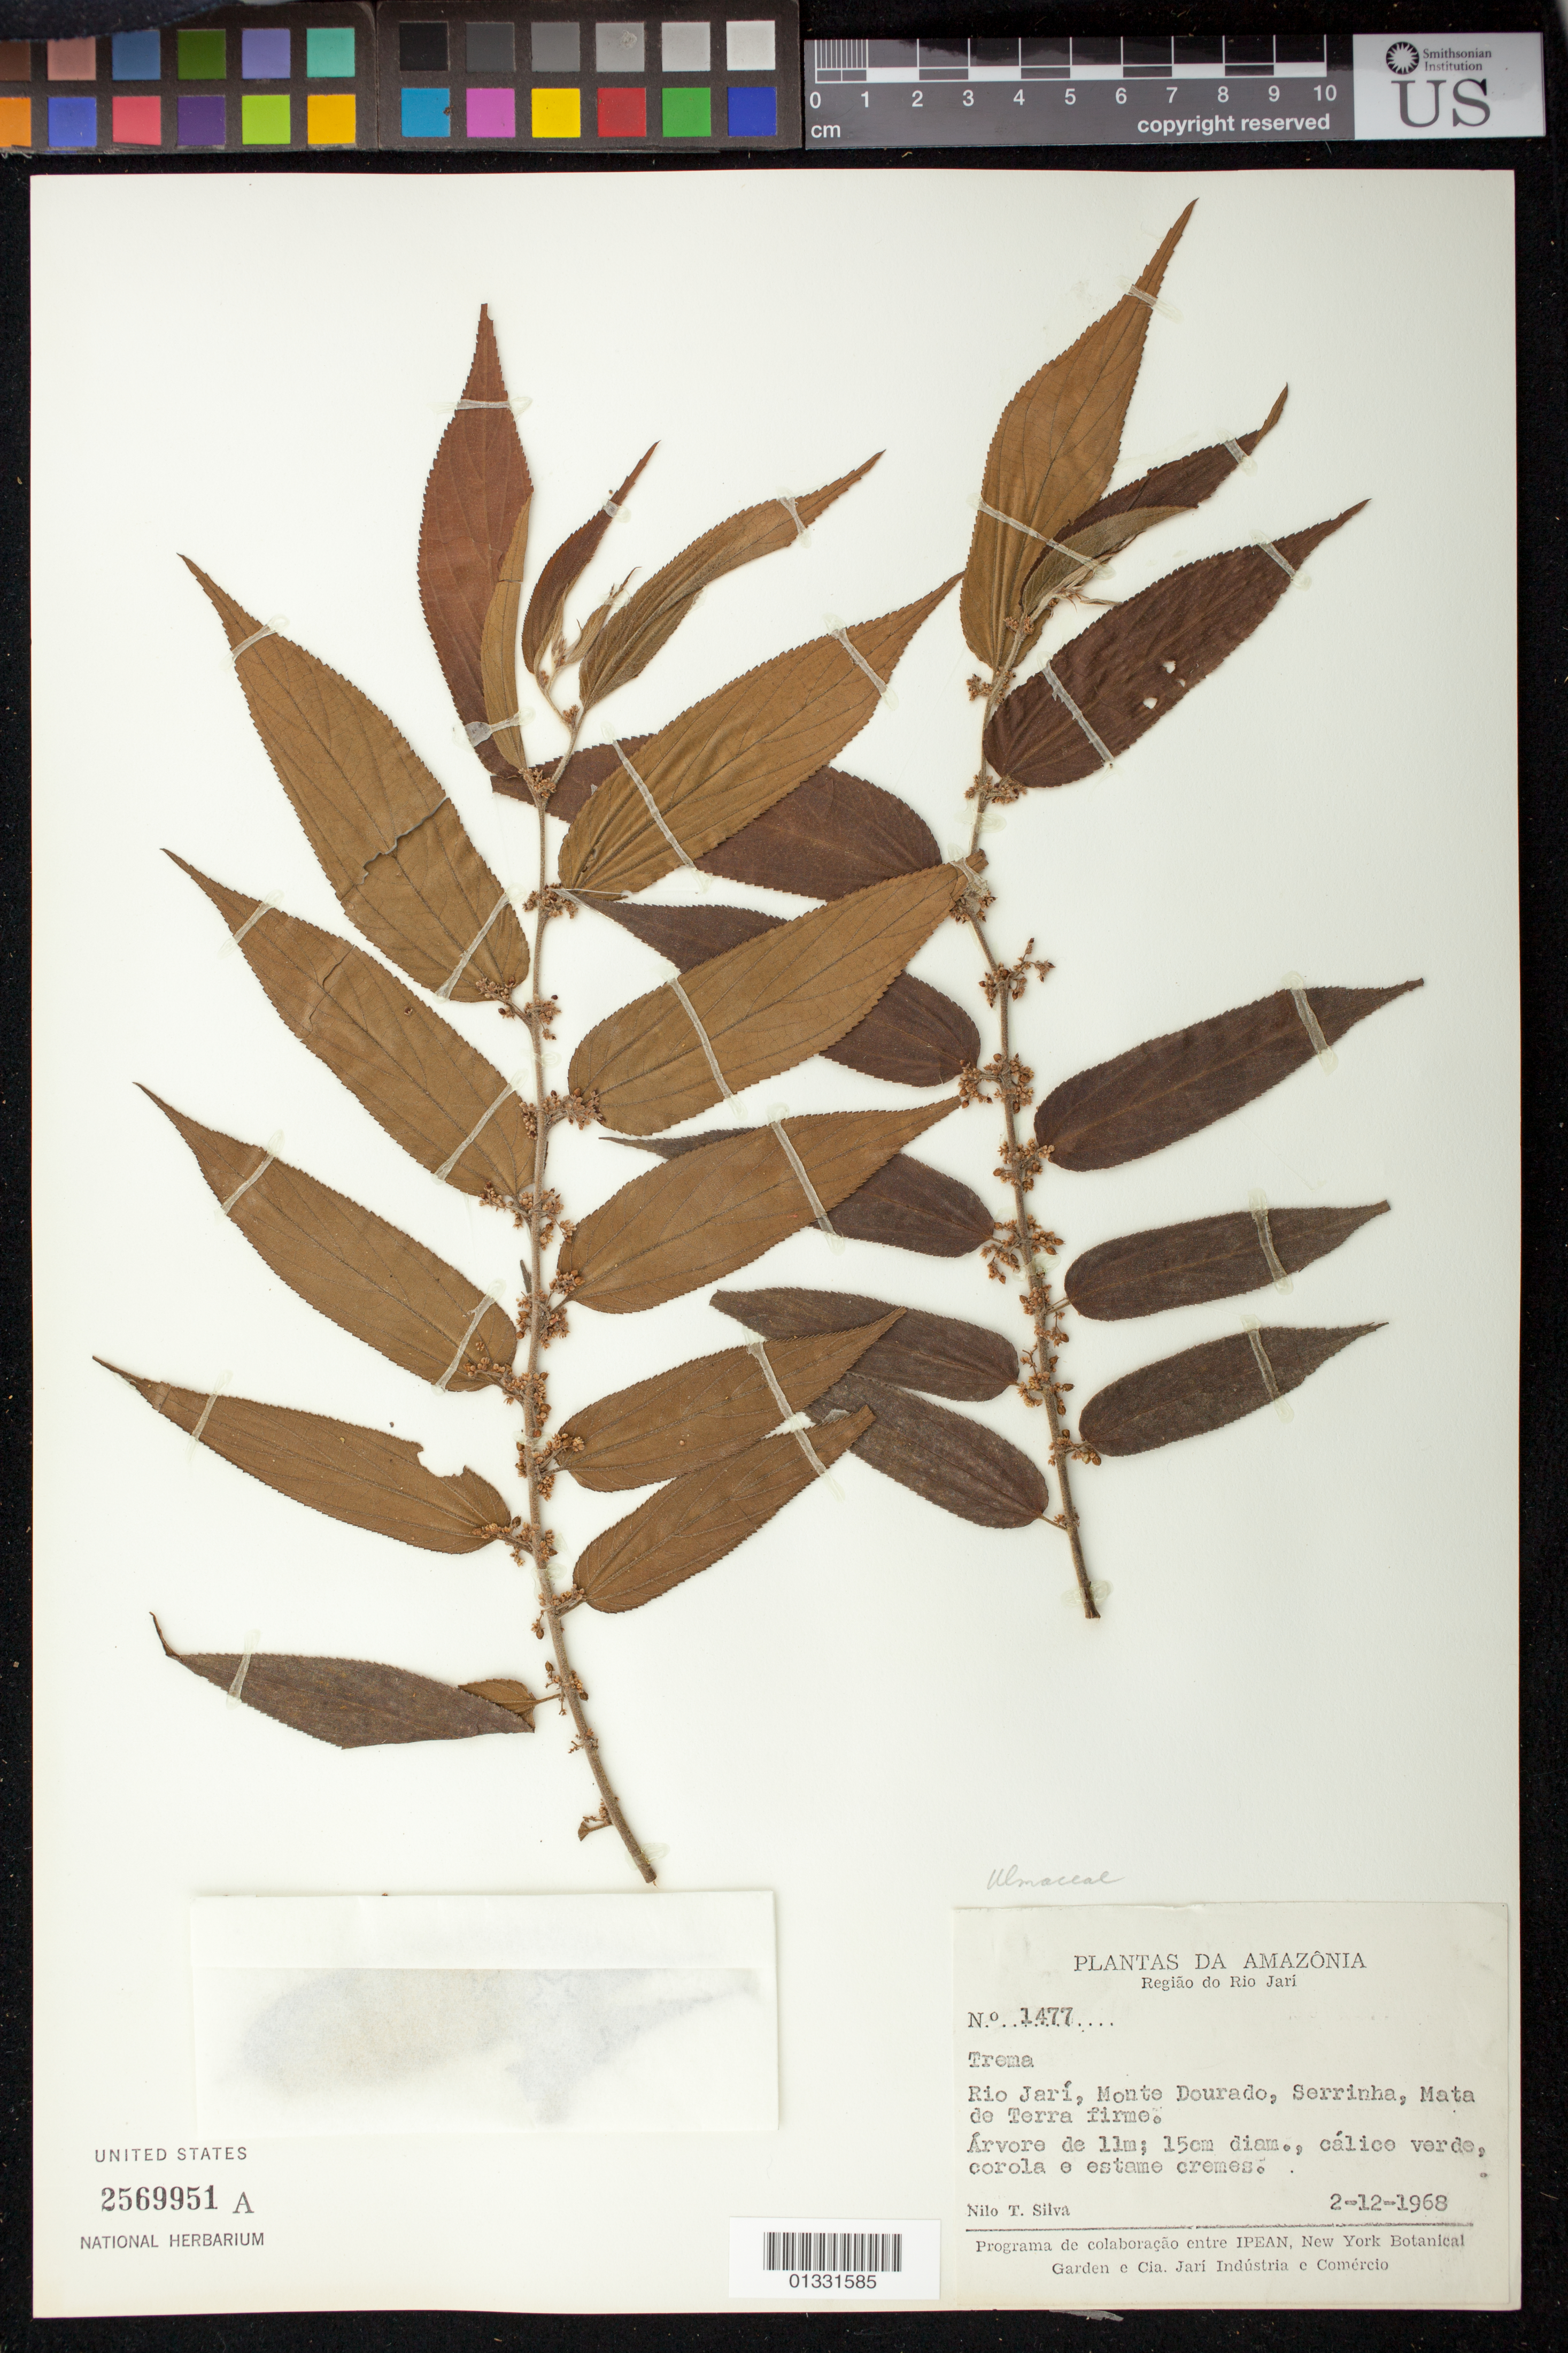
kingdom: Plantae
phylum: Tracheophyta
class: Magnoliopsida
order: Rosales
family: Cannabaceae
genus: Trema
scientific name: Trema sp.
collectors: N. T. Silva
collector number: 1477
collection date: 1968-12-02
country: Brazil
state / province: Pará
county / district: Almeirim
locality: Rio Jarí, Monte Dourado, Serrinha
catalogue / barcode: US 2569951A